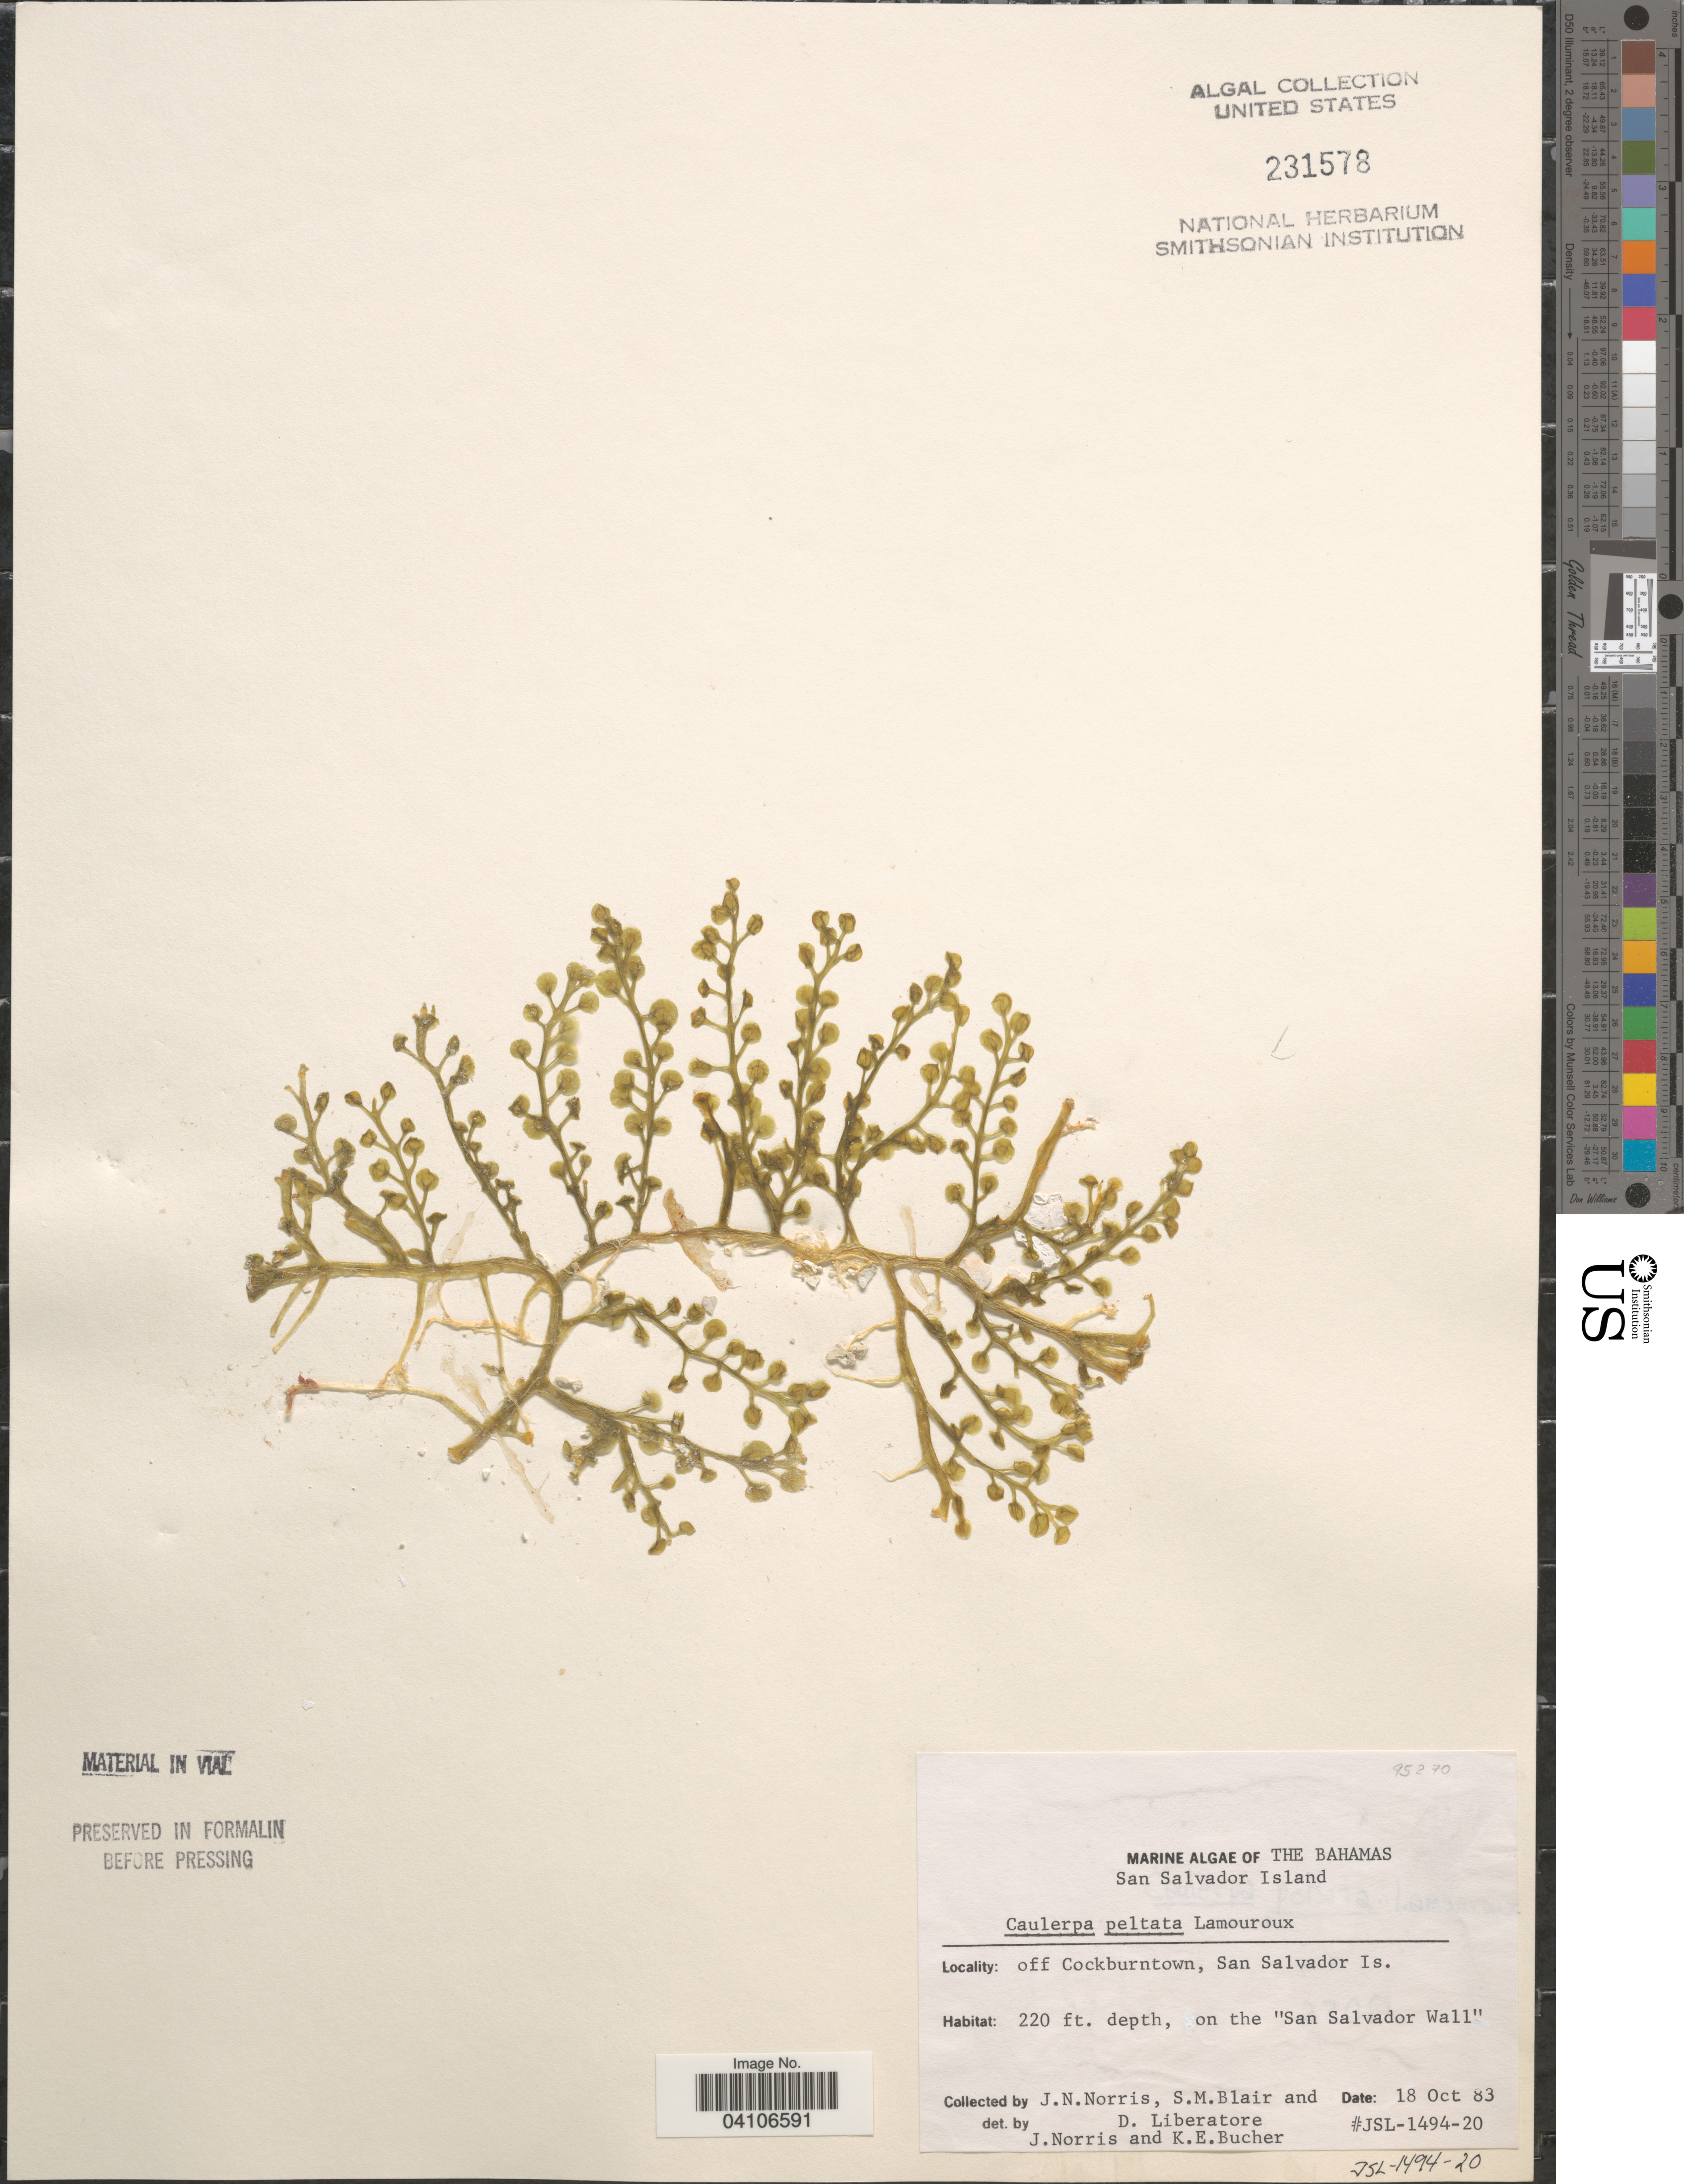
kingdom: Plantae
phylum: Chlorophyta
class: Ulvophyceae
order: Ulvales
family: Ulvaceae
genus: Ulva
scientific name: Ulva linza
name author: L.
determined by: Algae name updating Project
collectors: J. Norris, S. M. Blair & D. Liberatore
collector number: JSL 1489-20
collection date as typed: Transcribed d/m/y: 18/10/83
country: Bahamas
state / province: San Salvador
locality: Off Cockburntown, San Salvador Island. On the "San Salvador Wall".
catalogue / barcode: US 231578